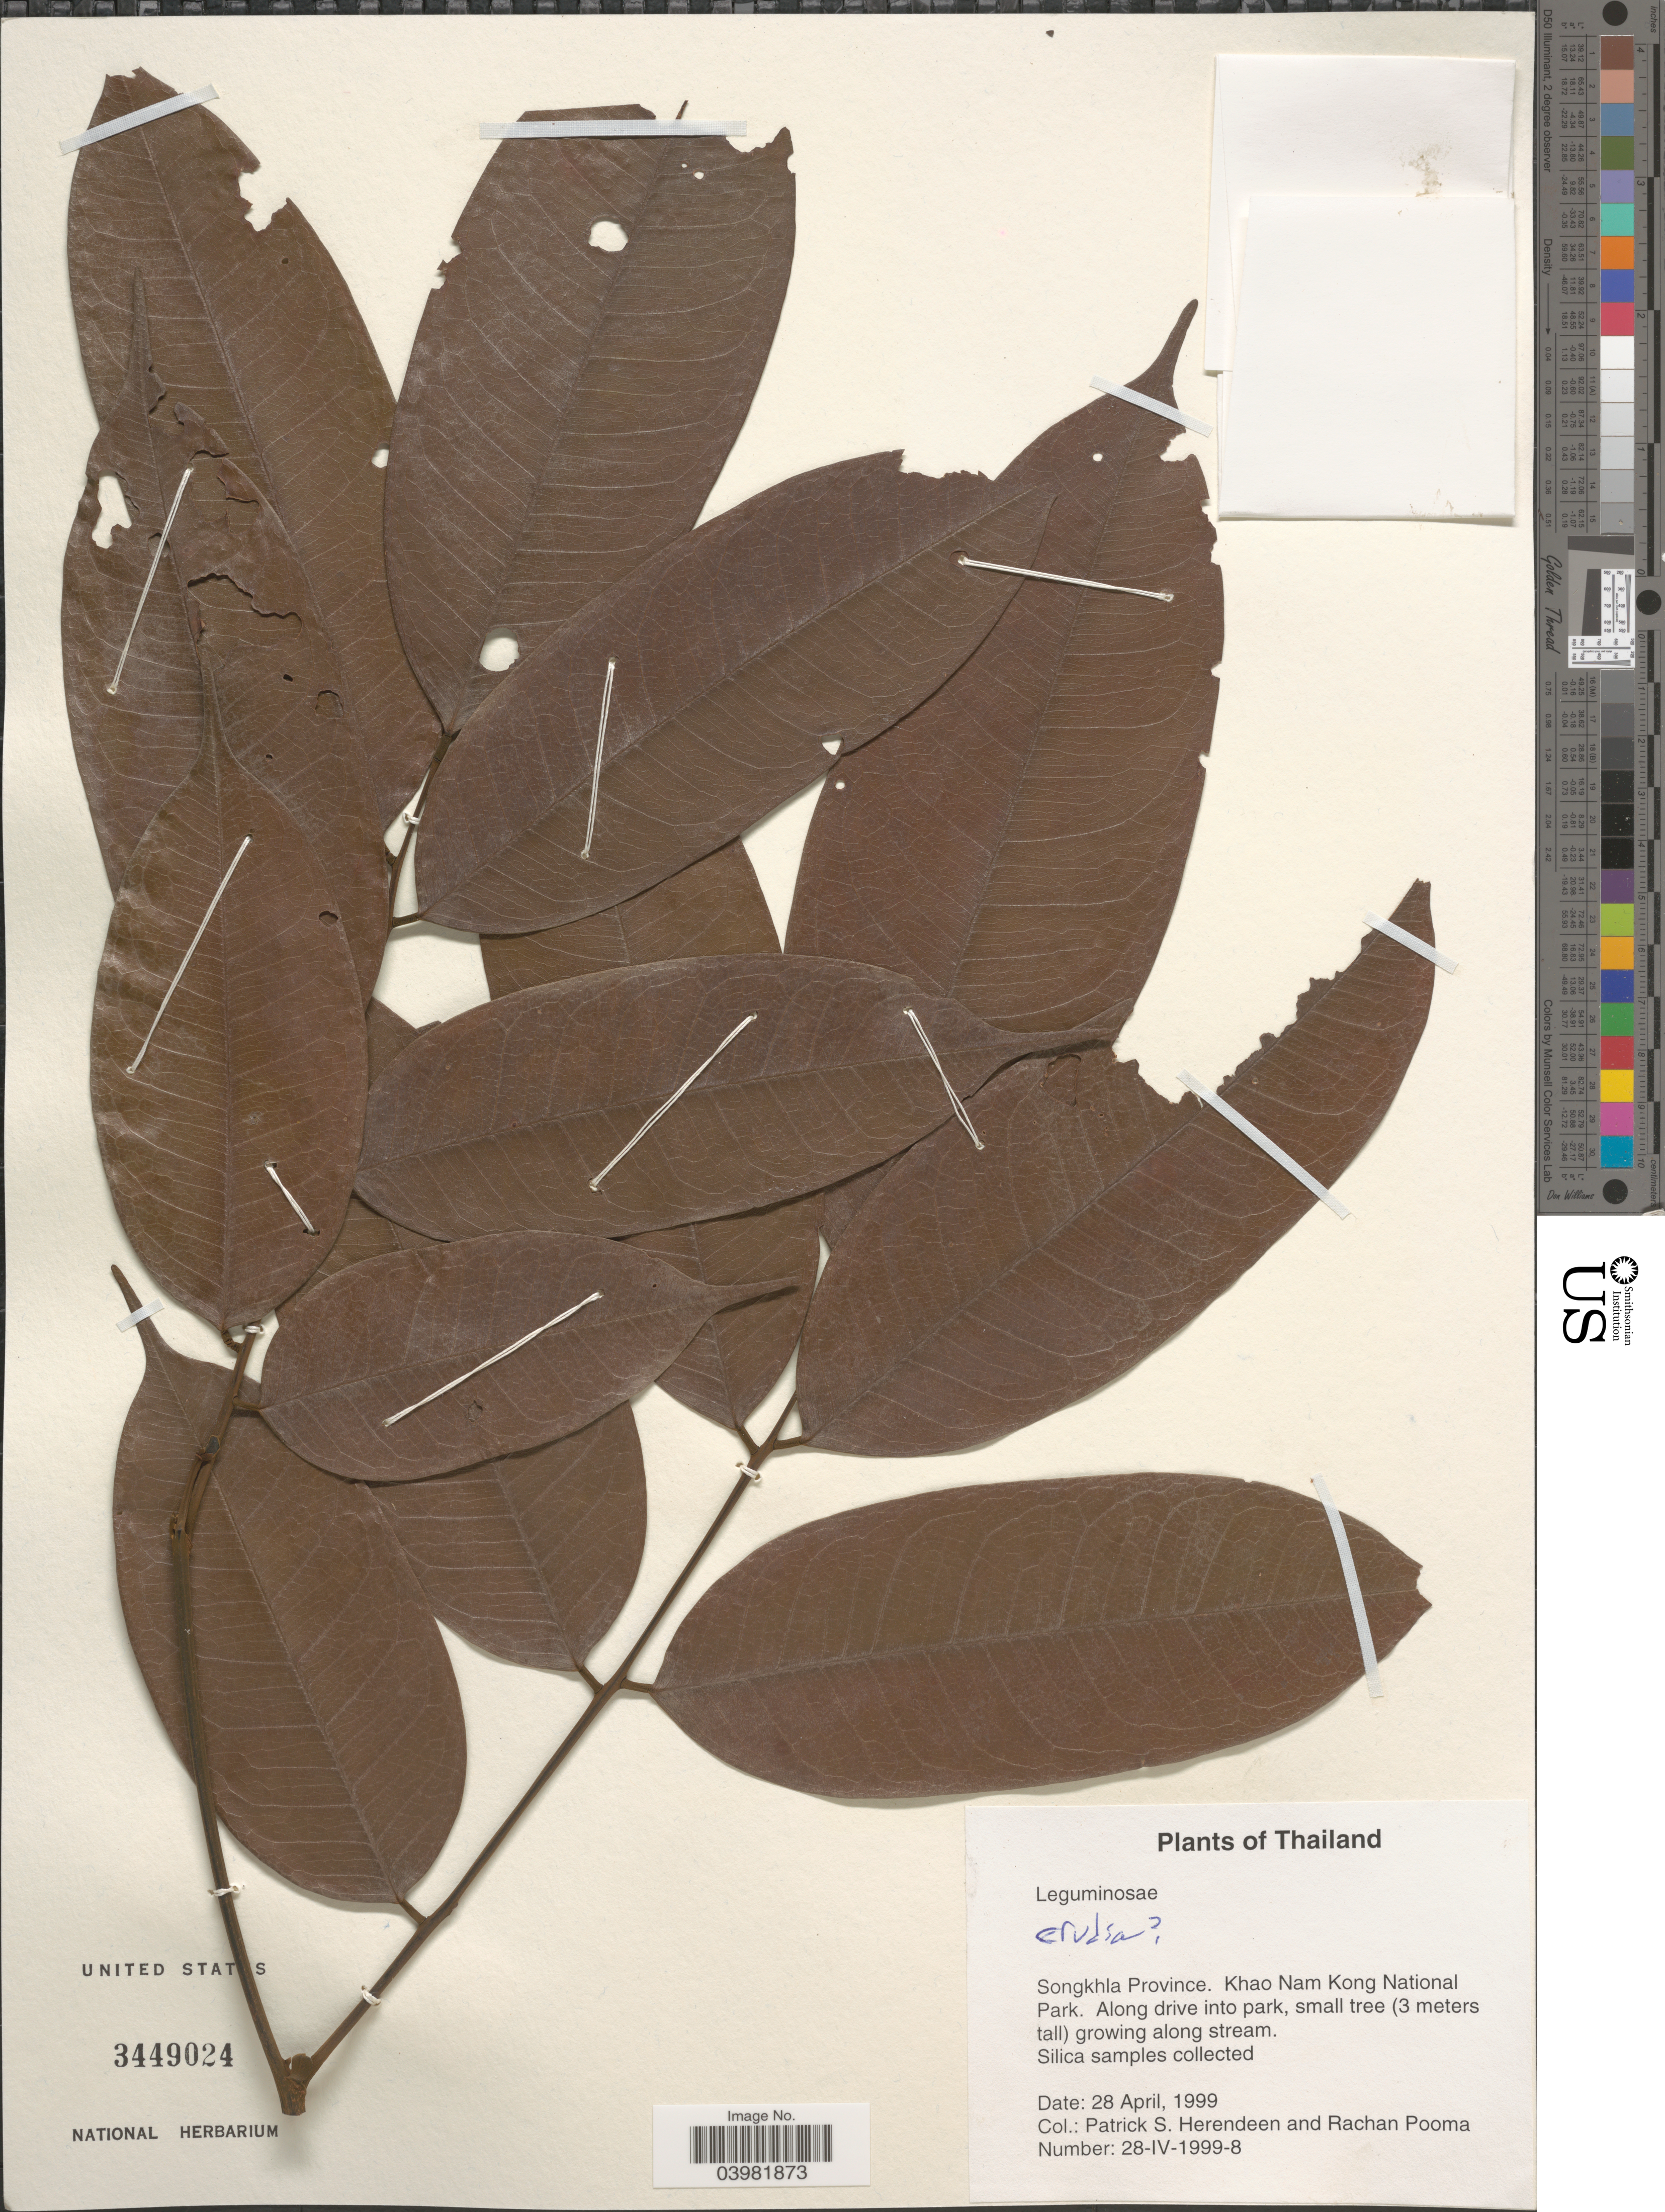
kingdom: Plantae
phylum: Tracheophyta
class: Magnoliopsida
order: Fabales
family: Fabaceae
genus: Crudia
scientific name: Crudia sp.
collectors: P. S. Herendeen & R. Pooma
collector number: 28-IV-1999-8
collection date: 1999-04-28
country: Thailand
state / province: Songkhla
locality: Khao Nam Kong National Park. Along drive into park, along stream.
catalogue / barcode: US 3449024